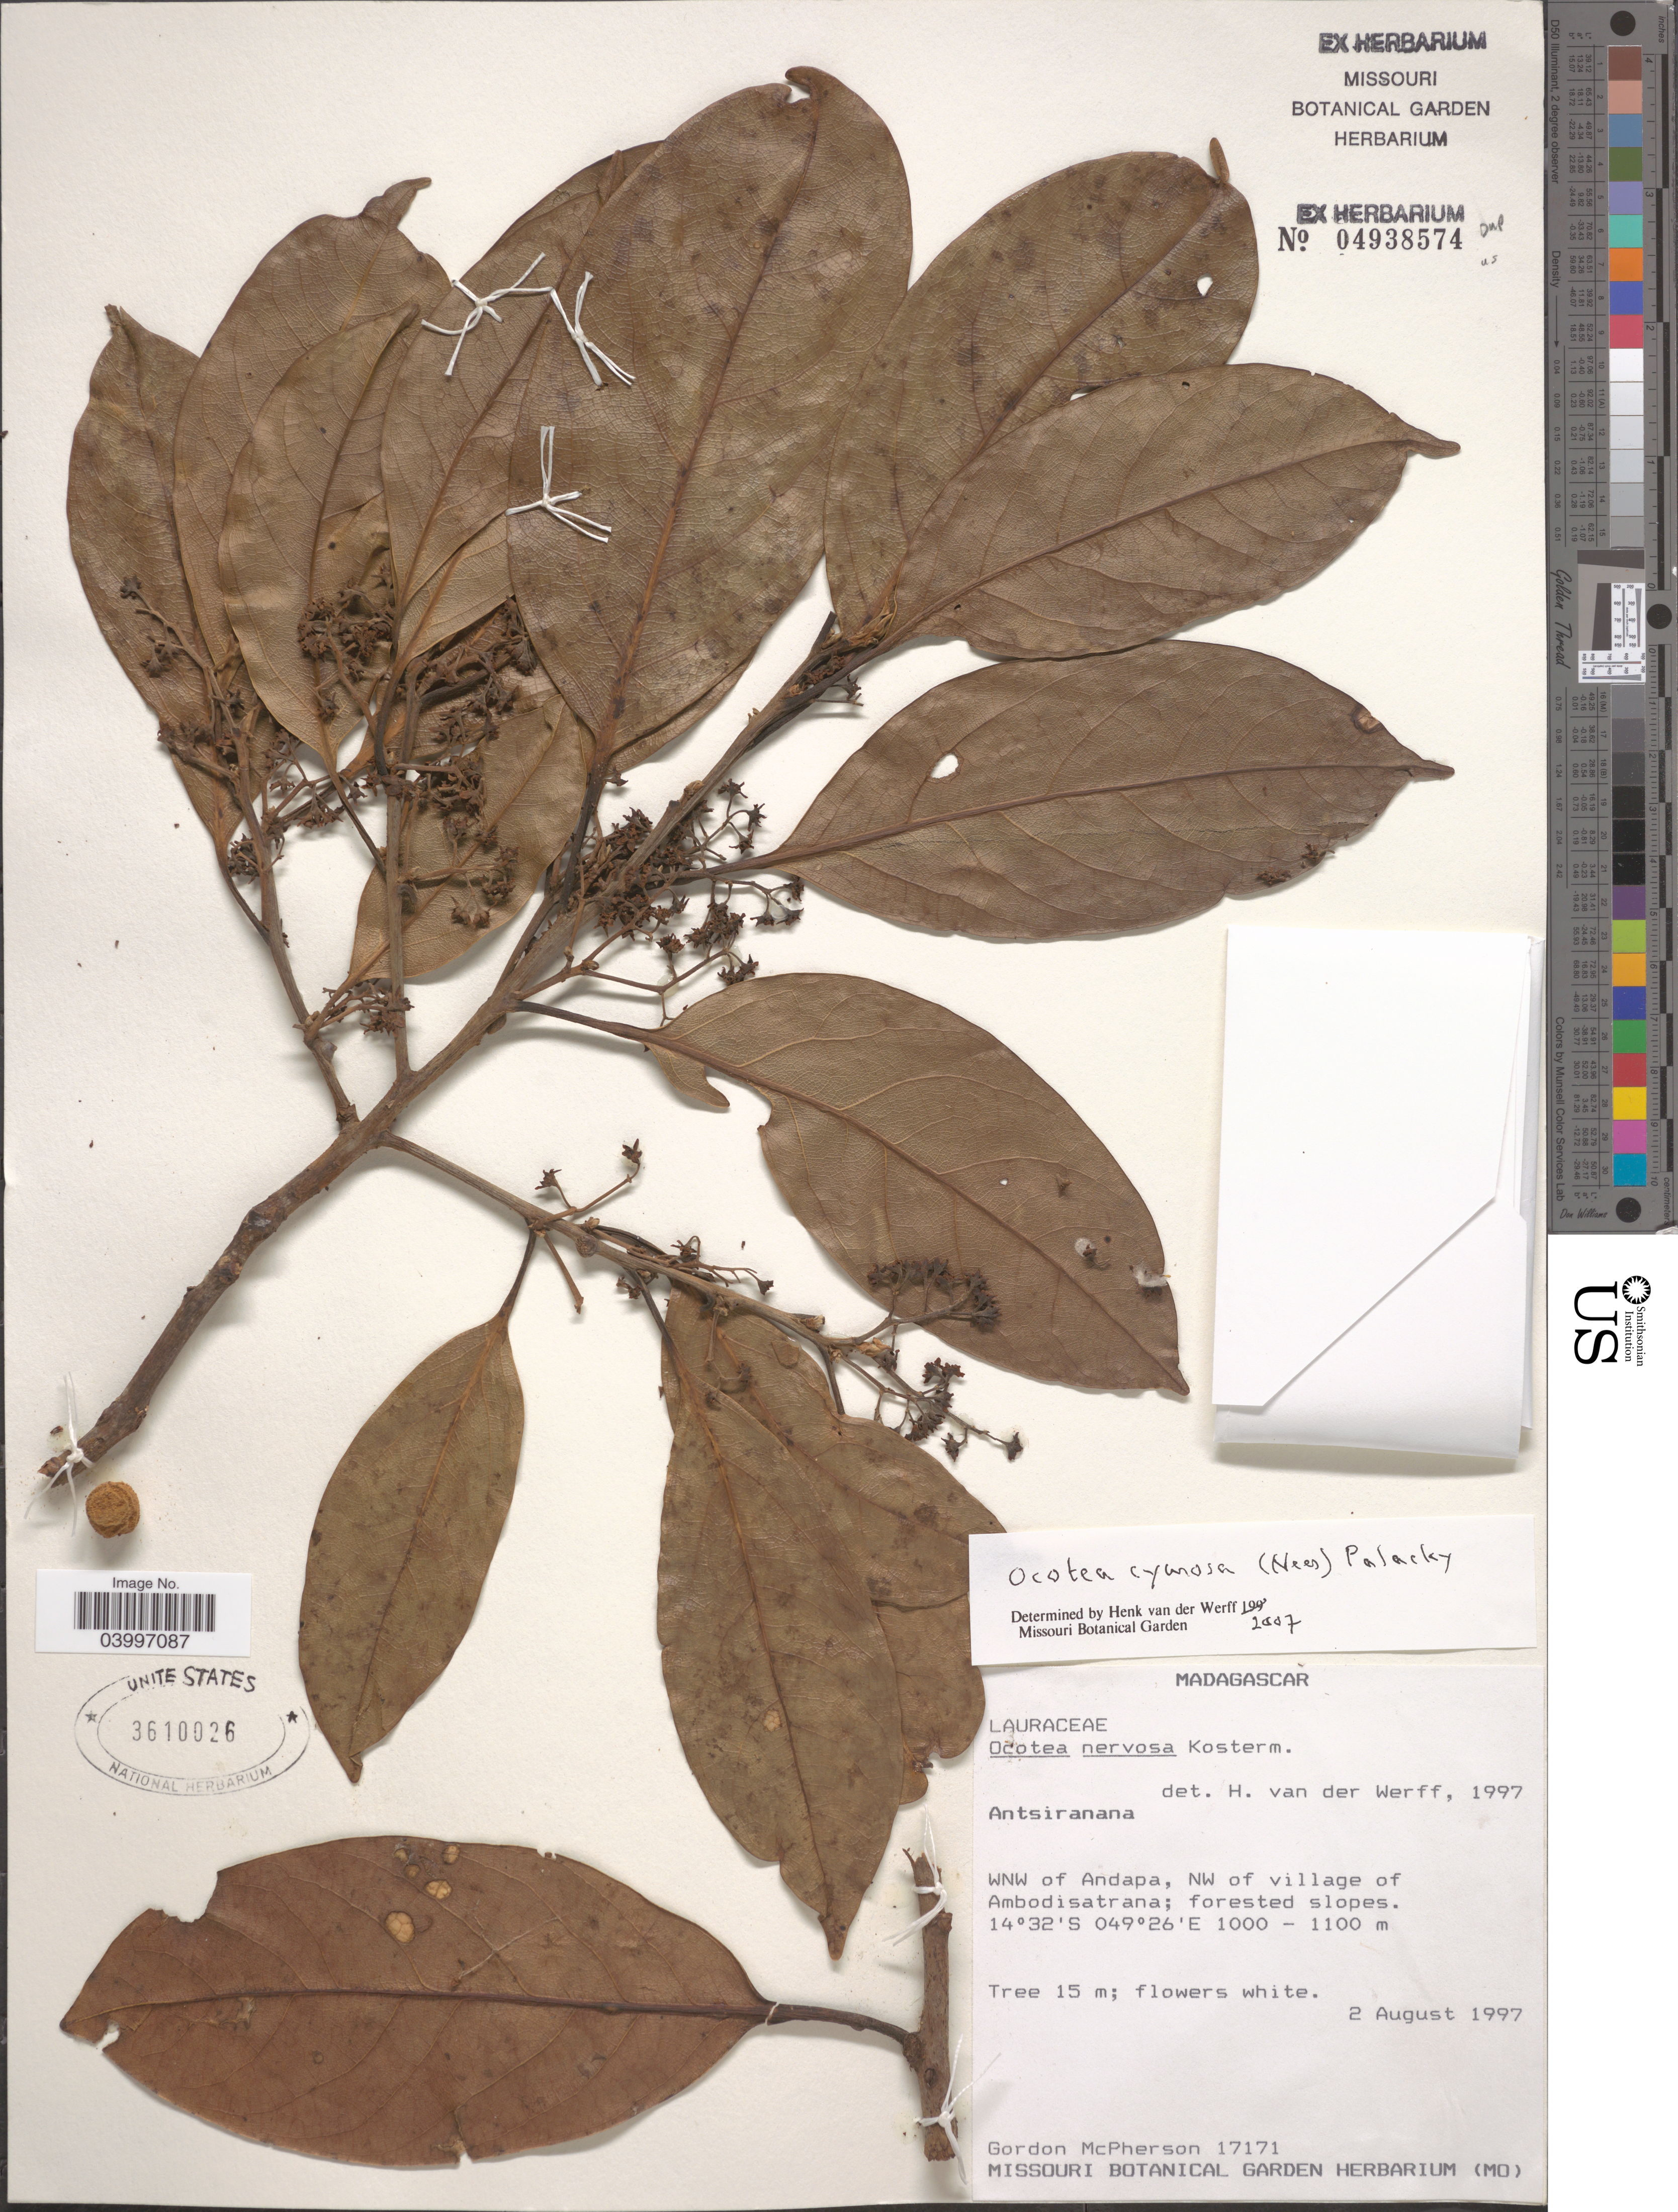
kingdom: Plantae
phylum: Tracheophyta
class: Magnoliopsida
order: Laurales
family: Lauraceae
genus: Ocotea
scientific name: Ocotea cymosa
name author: (Nees & Nees) Palacky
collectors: G. McPherson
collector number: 17171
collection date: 1997-08-02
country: Madagascar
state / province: Sava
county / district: Andapa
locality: WNW of Andapa, NW of village of Ambodisatrana.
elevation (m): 1000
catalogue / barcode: US 3610026